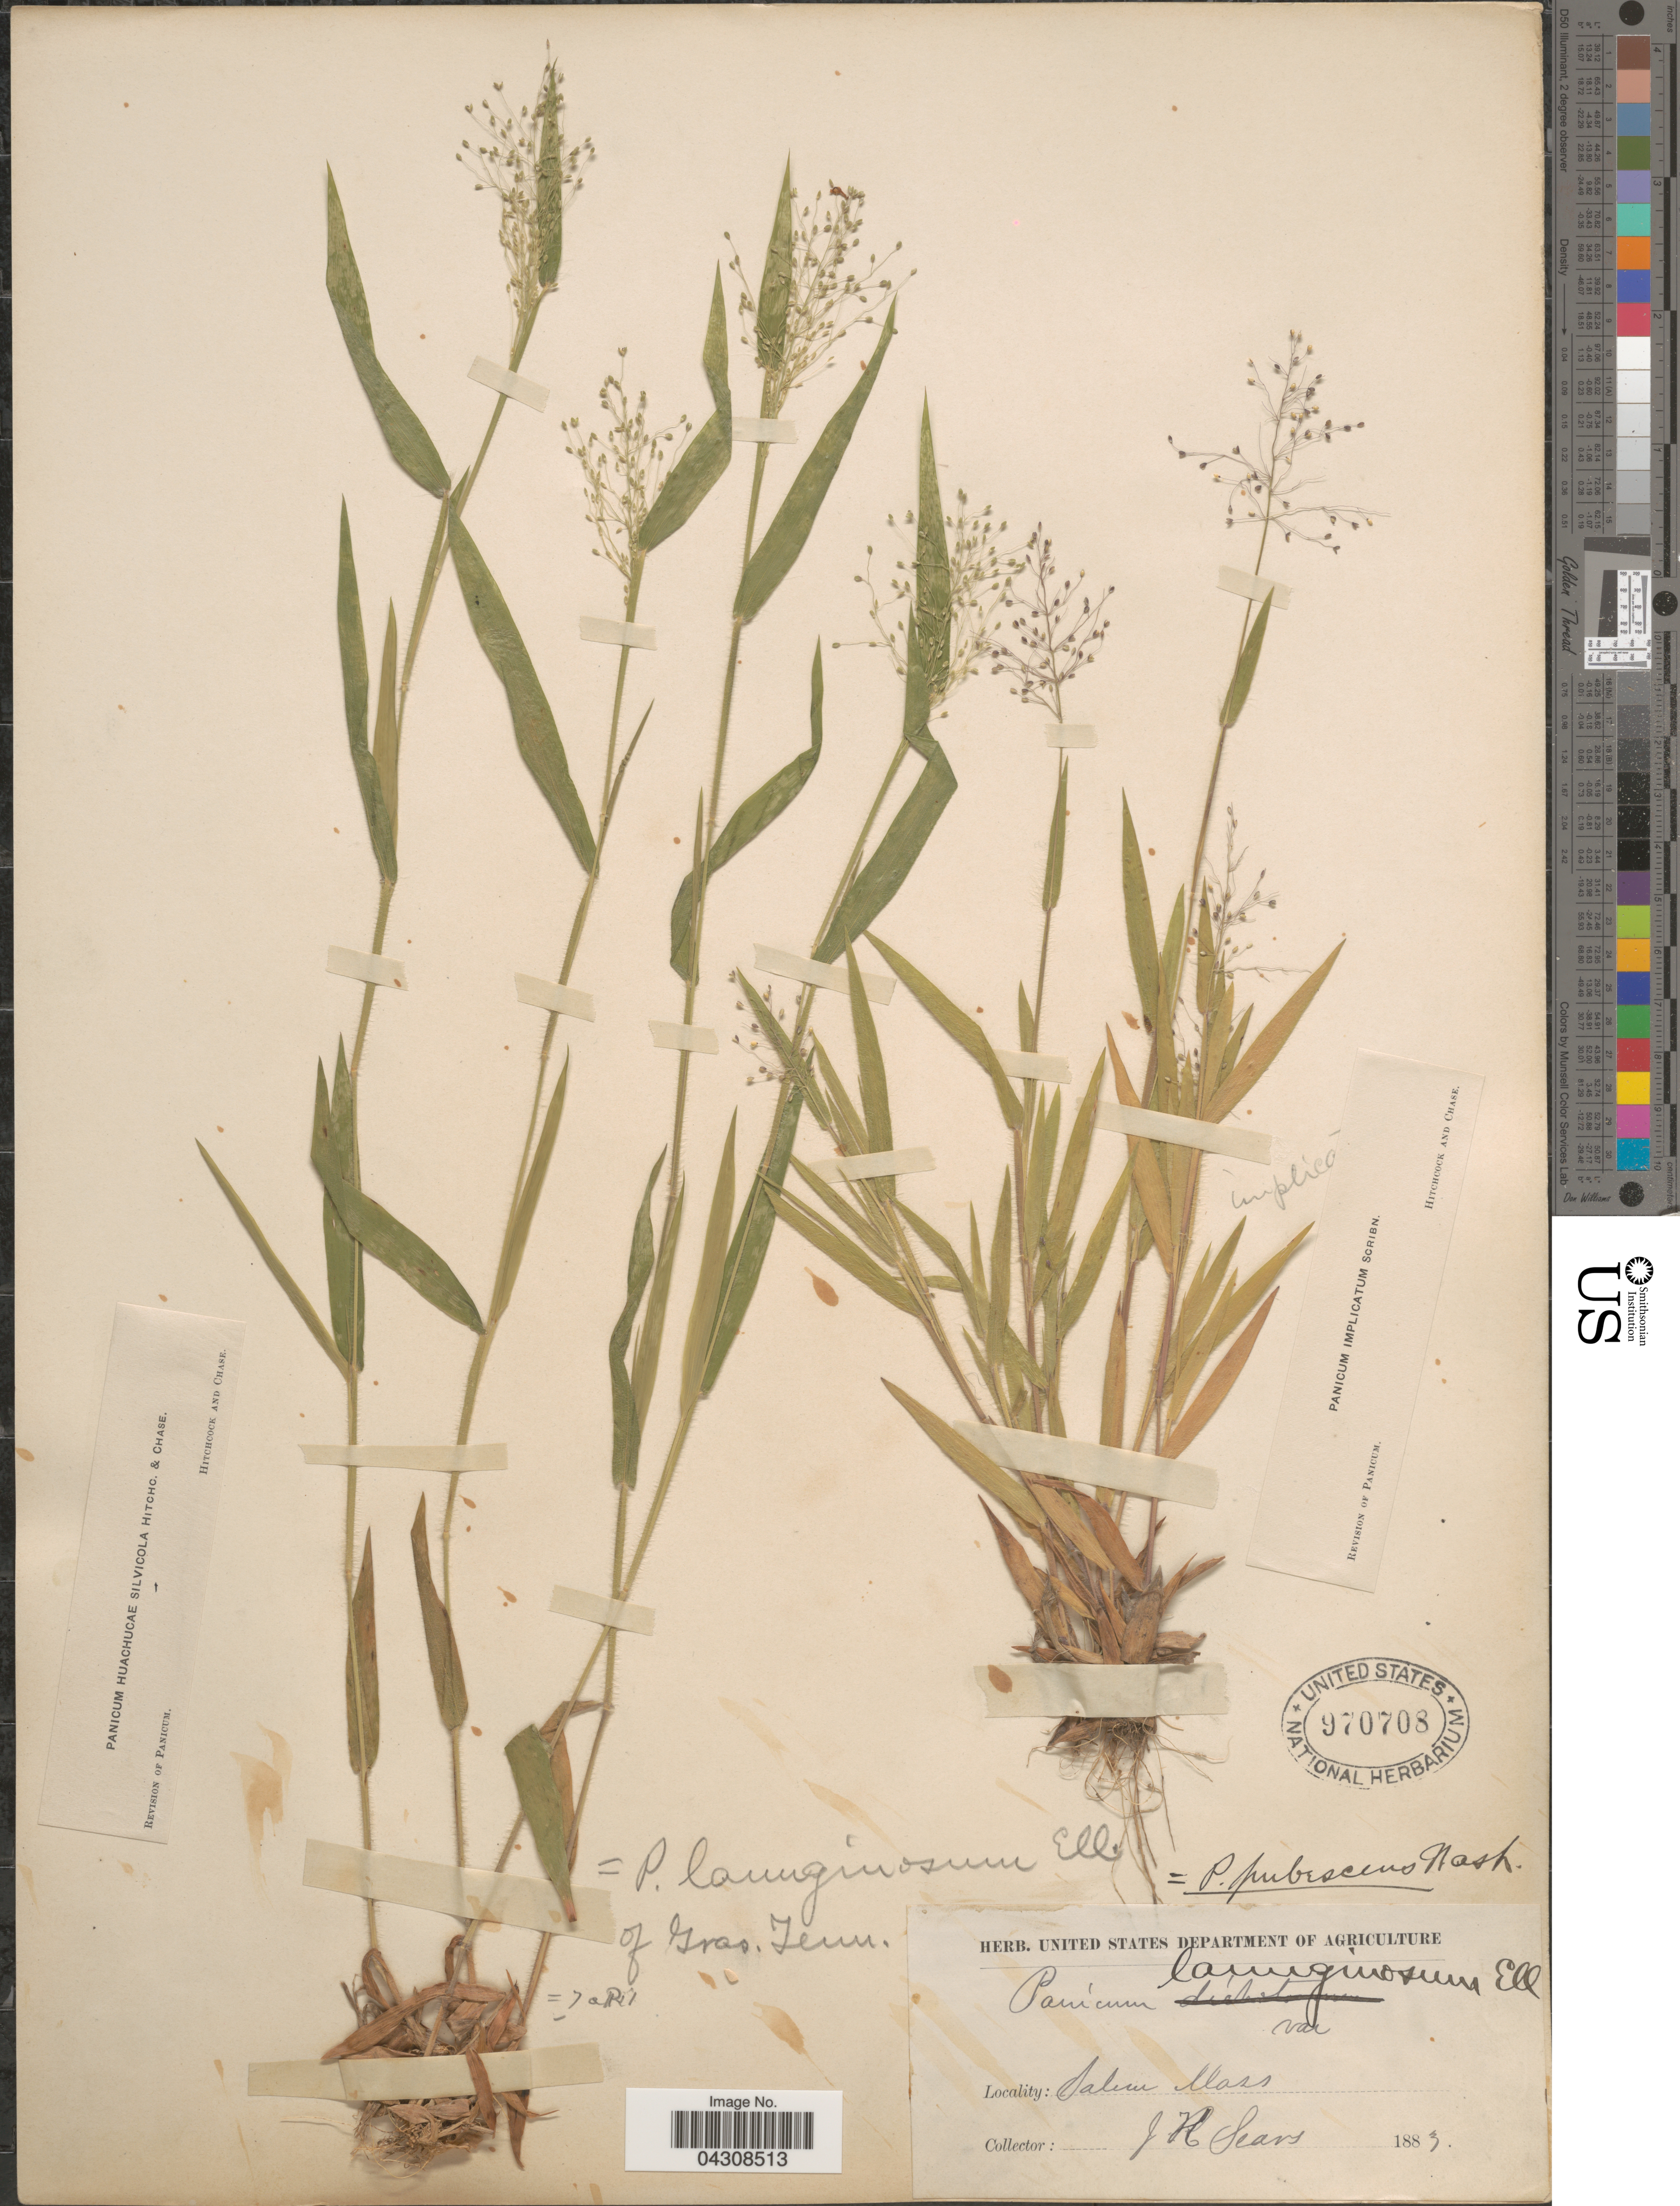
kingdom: Plantae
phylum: Tracheophyta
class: Liliopsida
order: Poales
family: Poaceae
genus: Dichanthelium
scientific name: Dichanthelium acuminatum var. acuminatum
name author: (Sw.) Gould & C.A. Clark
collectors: J. Sears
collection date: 1883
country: United States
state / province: Massachusetts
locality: Salem.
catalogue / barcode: US 970708